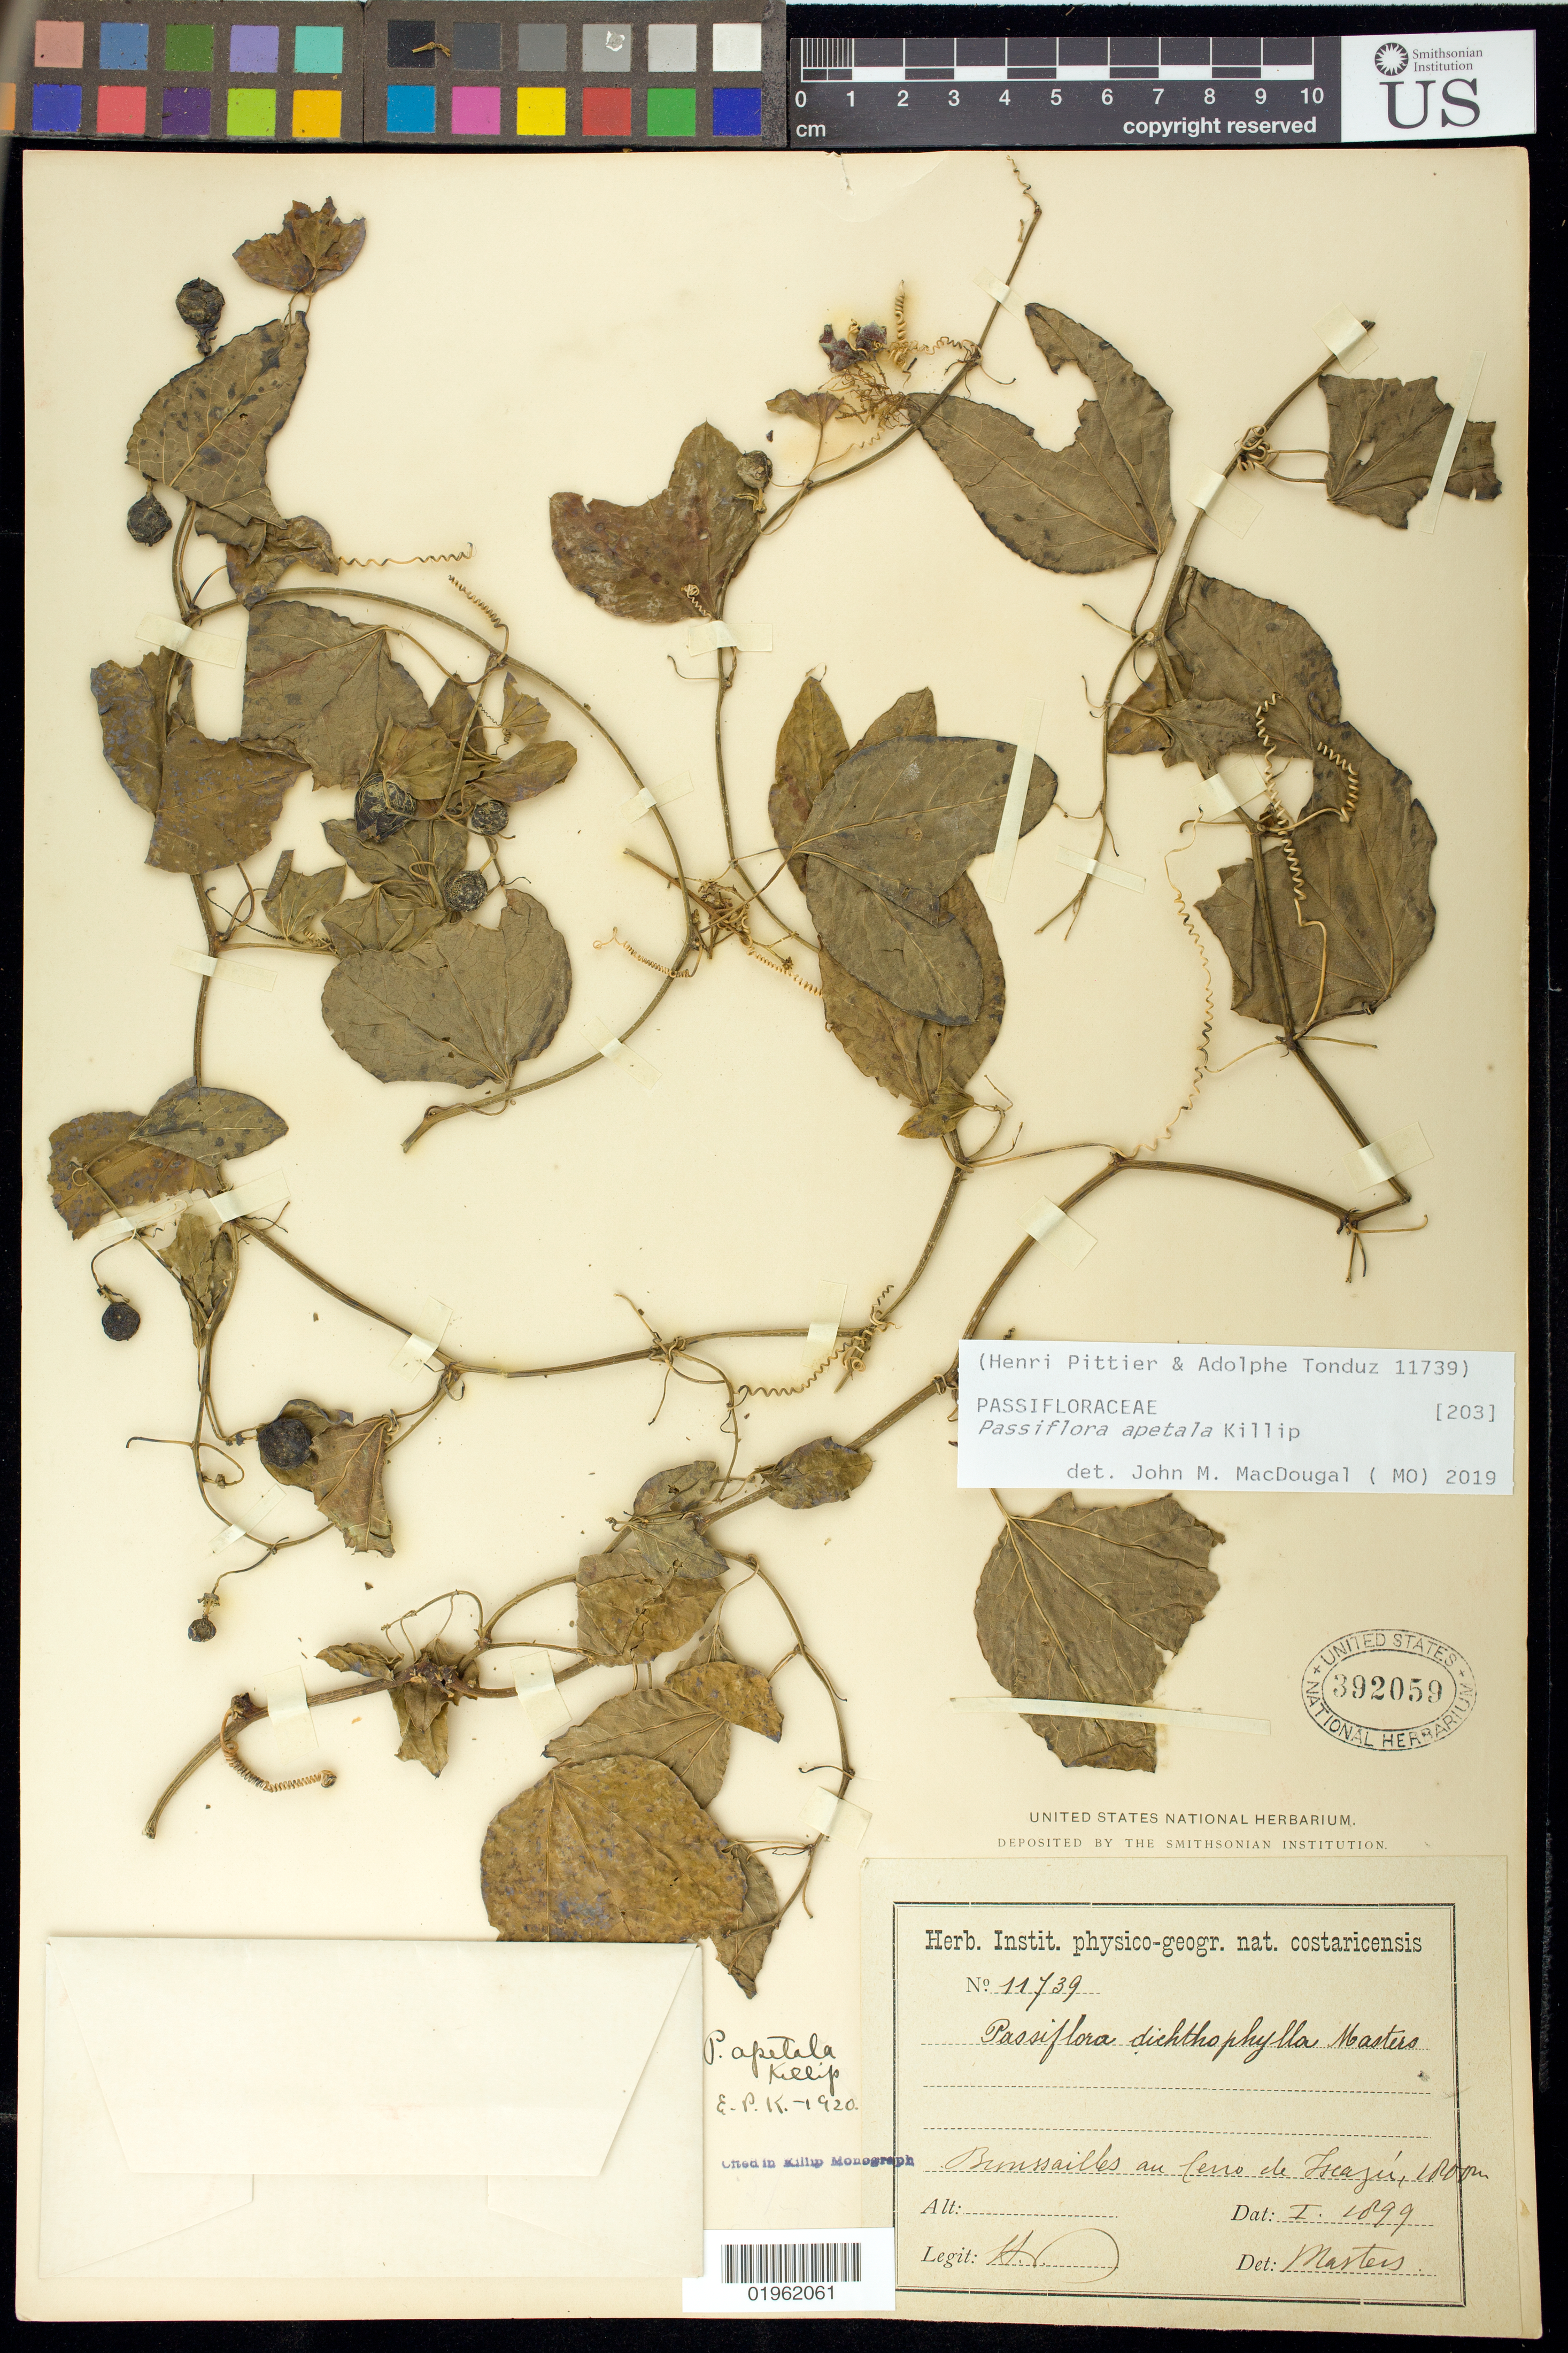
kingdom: Plantae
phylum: Tracheophyta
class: Magnoliopsida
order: Malpighiales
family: Passifloraceae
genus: Passiflora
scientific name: Passiflora apetala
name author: Killip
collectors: H. F. Pittier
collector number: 11739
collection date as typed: I 1899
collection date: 1899-01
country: Costa Rica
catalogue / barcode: US 392059